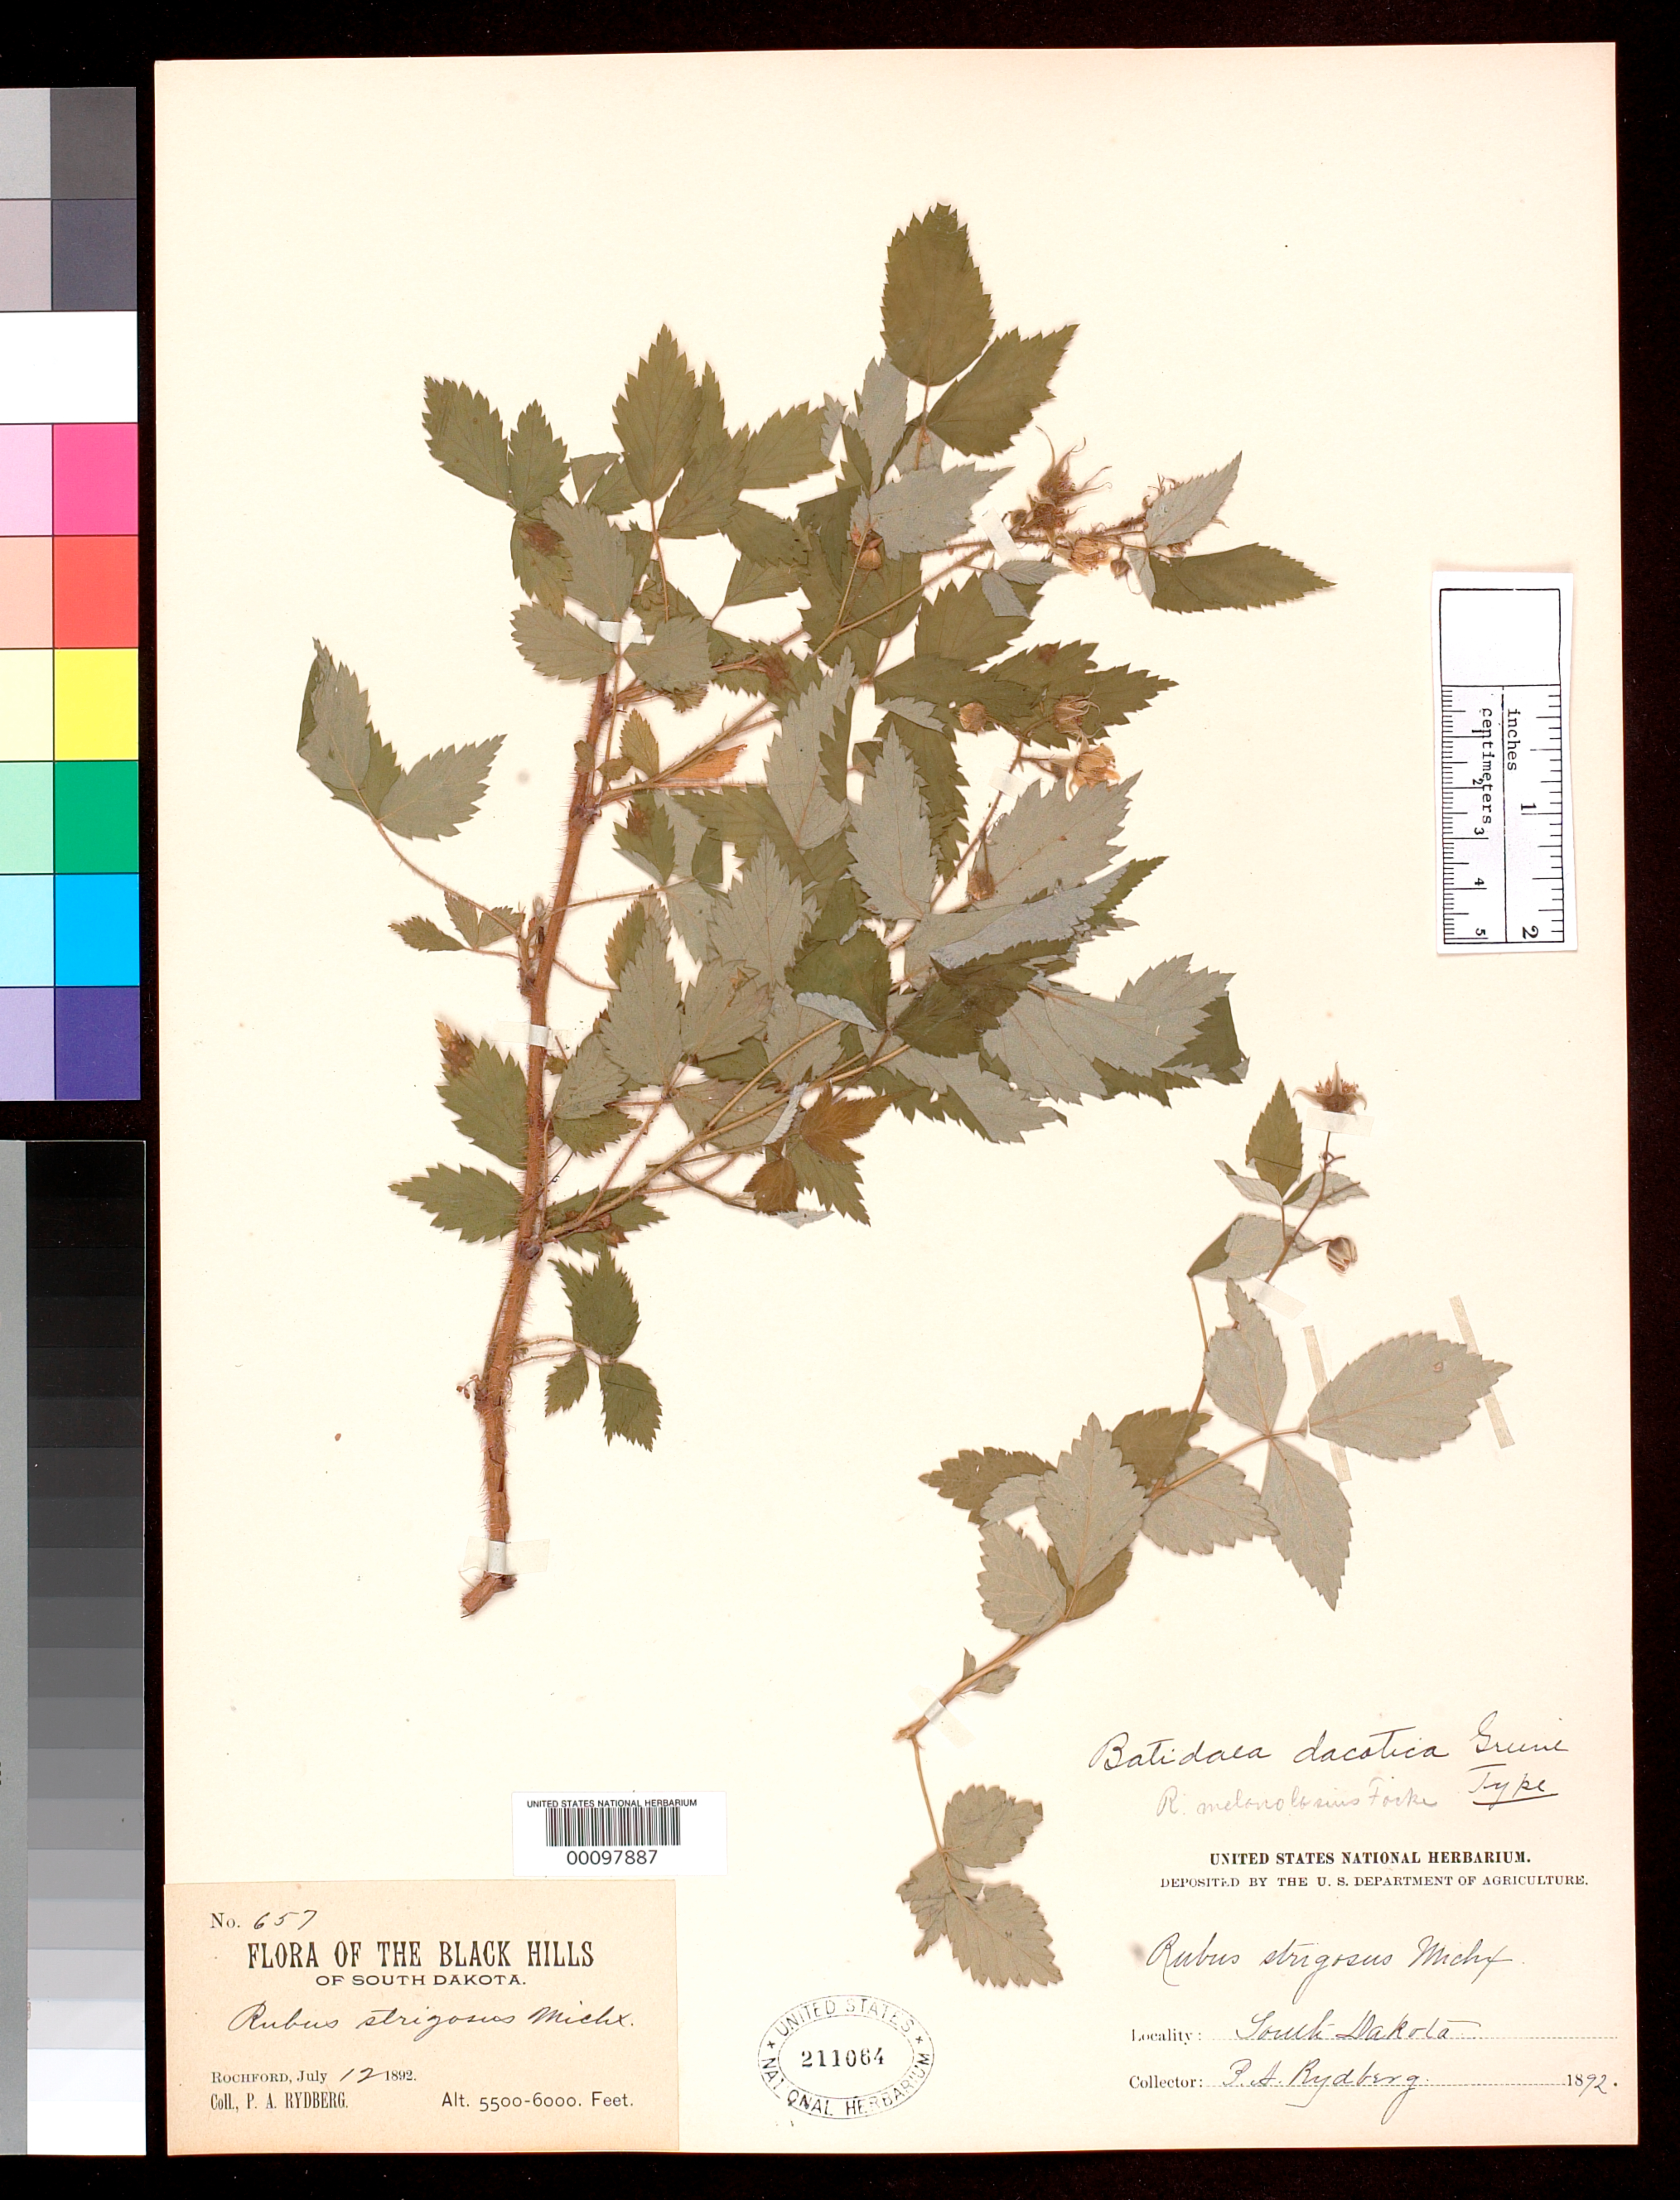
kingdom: Plantae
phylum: Tracheophyta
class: Magnoliopsida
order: Rosales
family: Rosaceae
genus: Batidaea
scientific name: Batidaea dacotica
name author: Greene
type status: Holotype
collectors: P. A. Rydberg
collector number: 657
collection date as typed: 12 Jul 1892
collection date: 1892-07-12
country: United States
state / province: South Dakota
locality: Black Hills, Rochford.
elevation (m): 1676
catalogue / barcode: US 211064